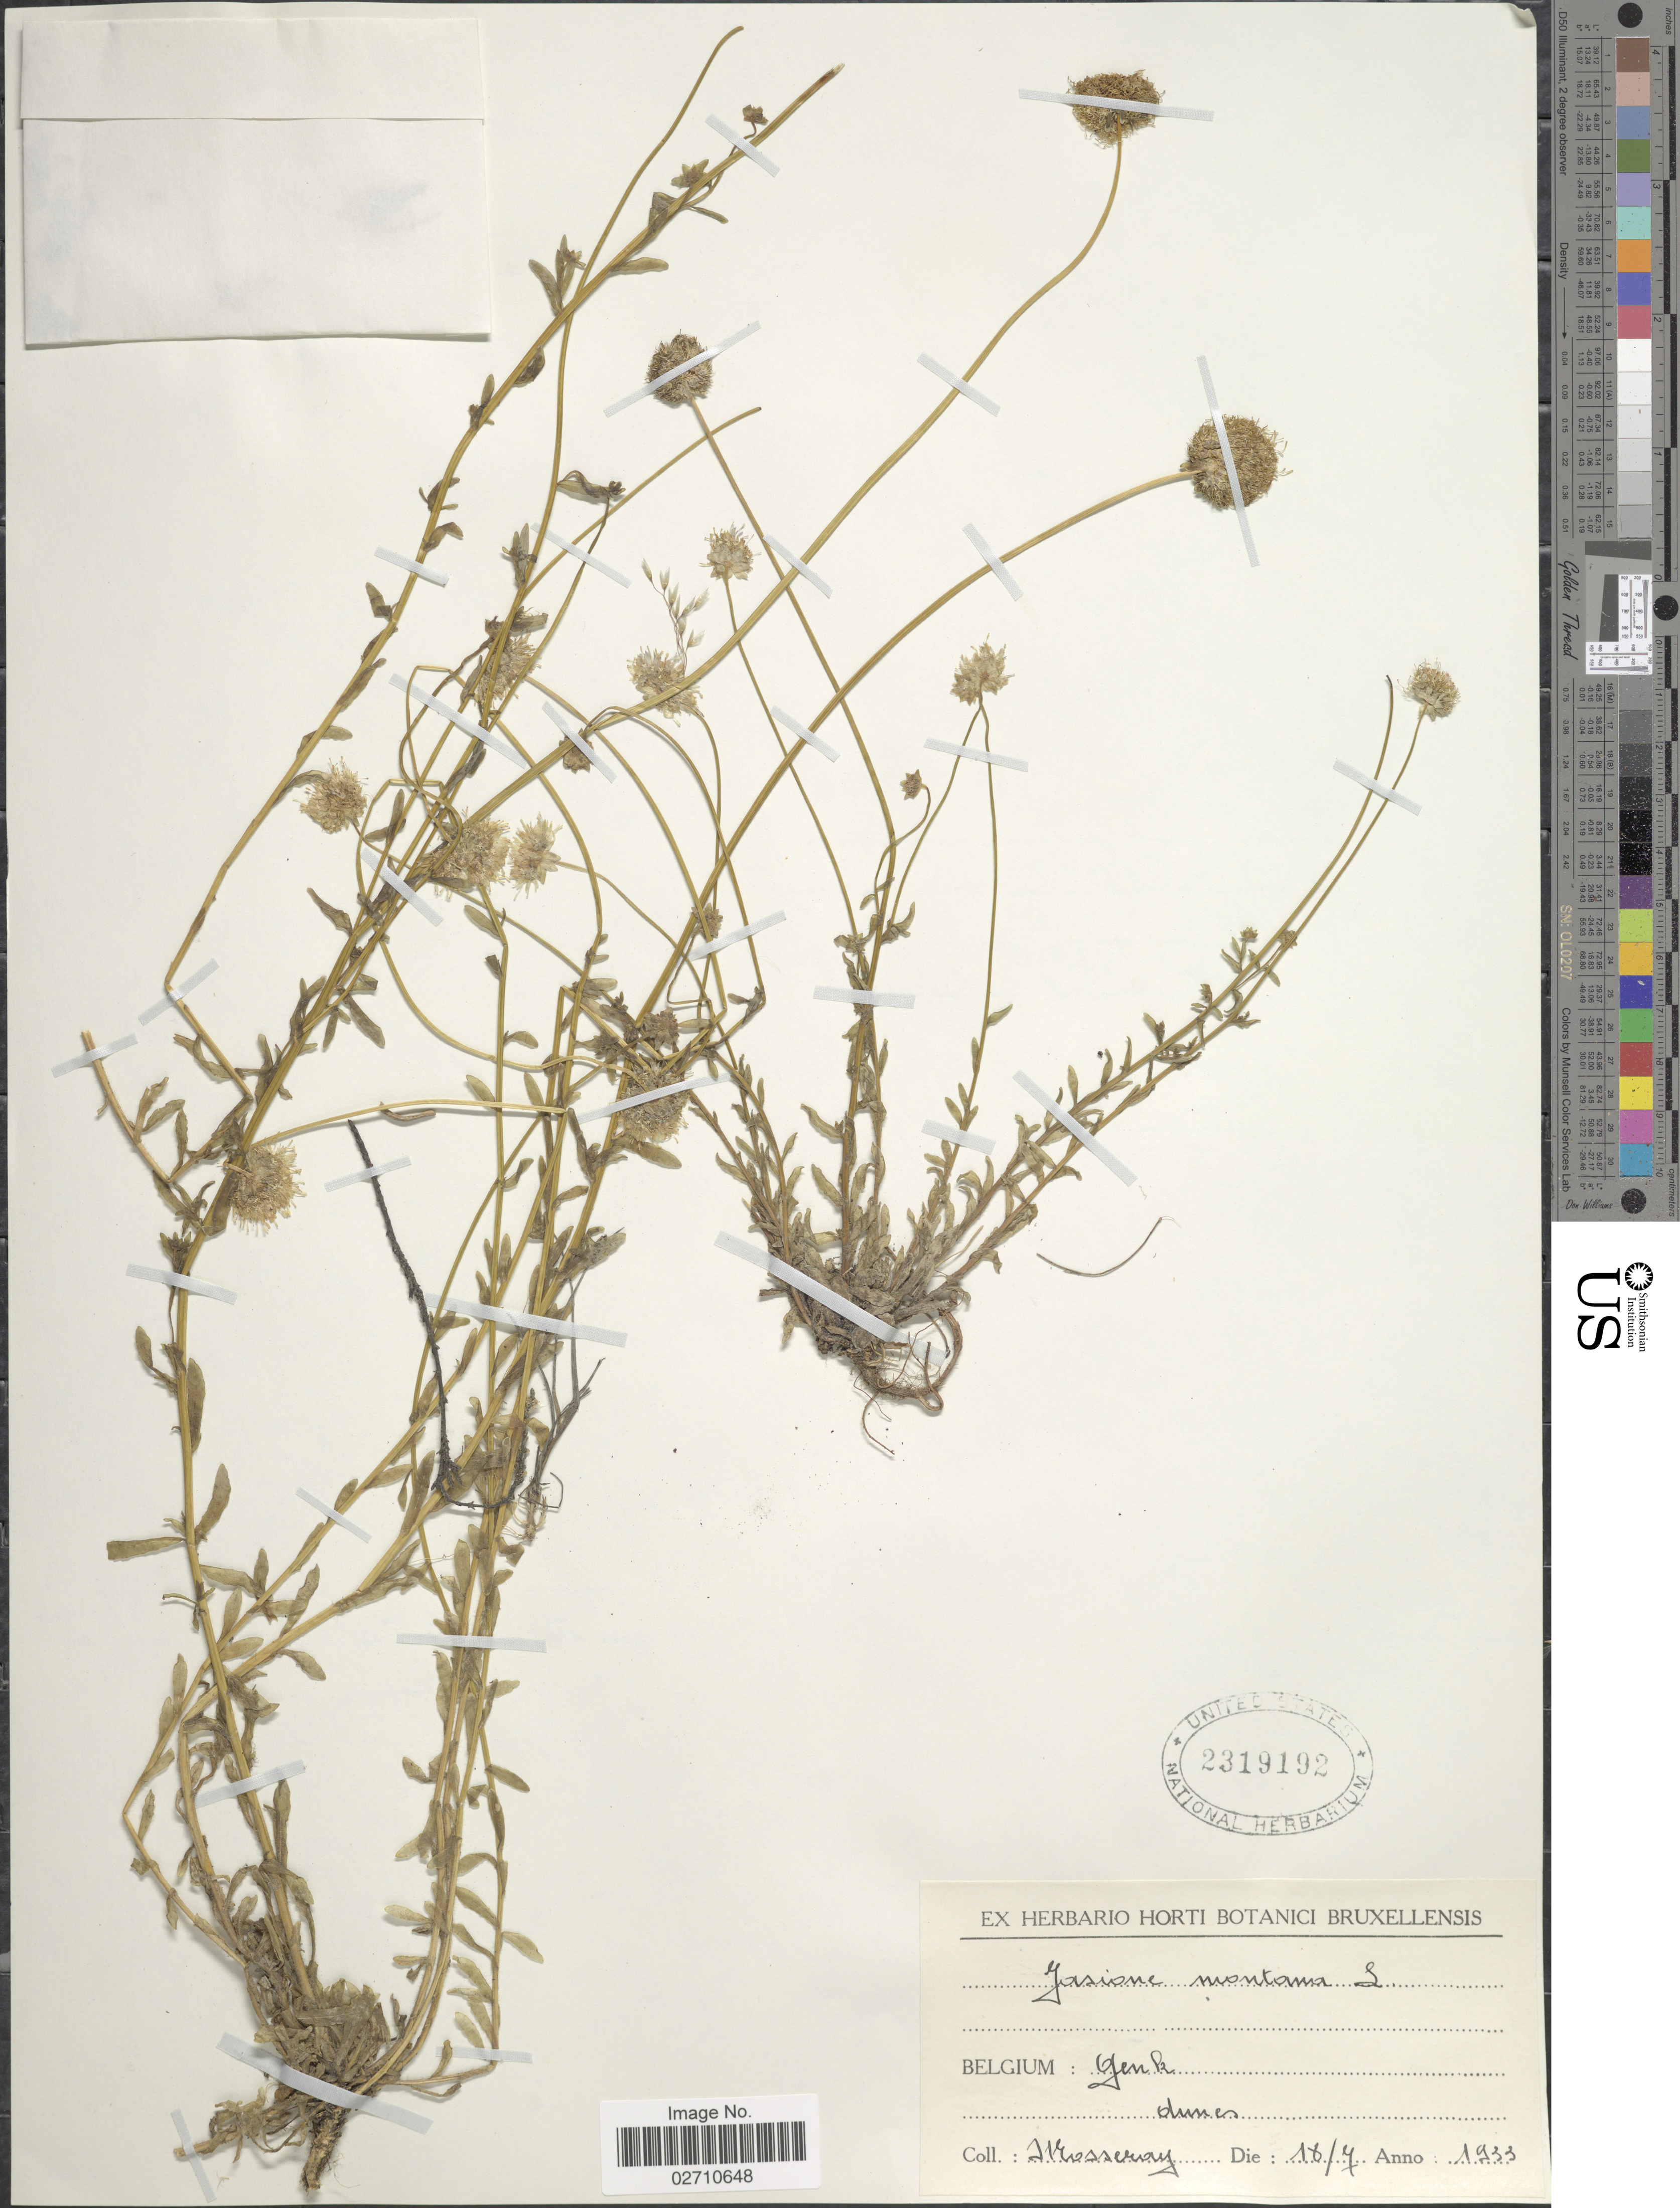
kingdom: Plantae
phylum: Tracheophyta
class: Magnoliopsida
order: Asterales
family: Campanulaceae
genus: Jasione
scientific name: Jasione montana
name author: L.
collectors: Mosseray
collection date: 1933-07-16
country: Belgium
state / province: Flanders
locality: Genk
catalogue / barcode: US 2319192